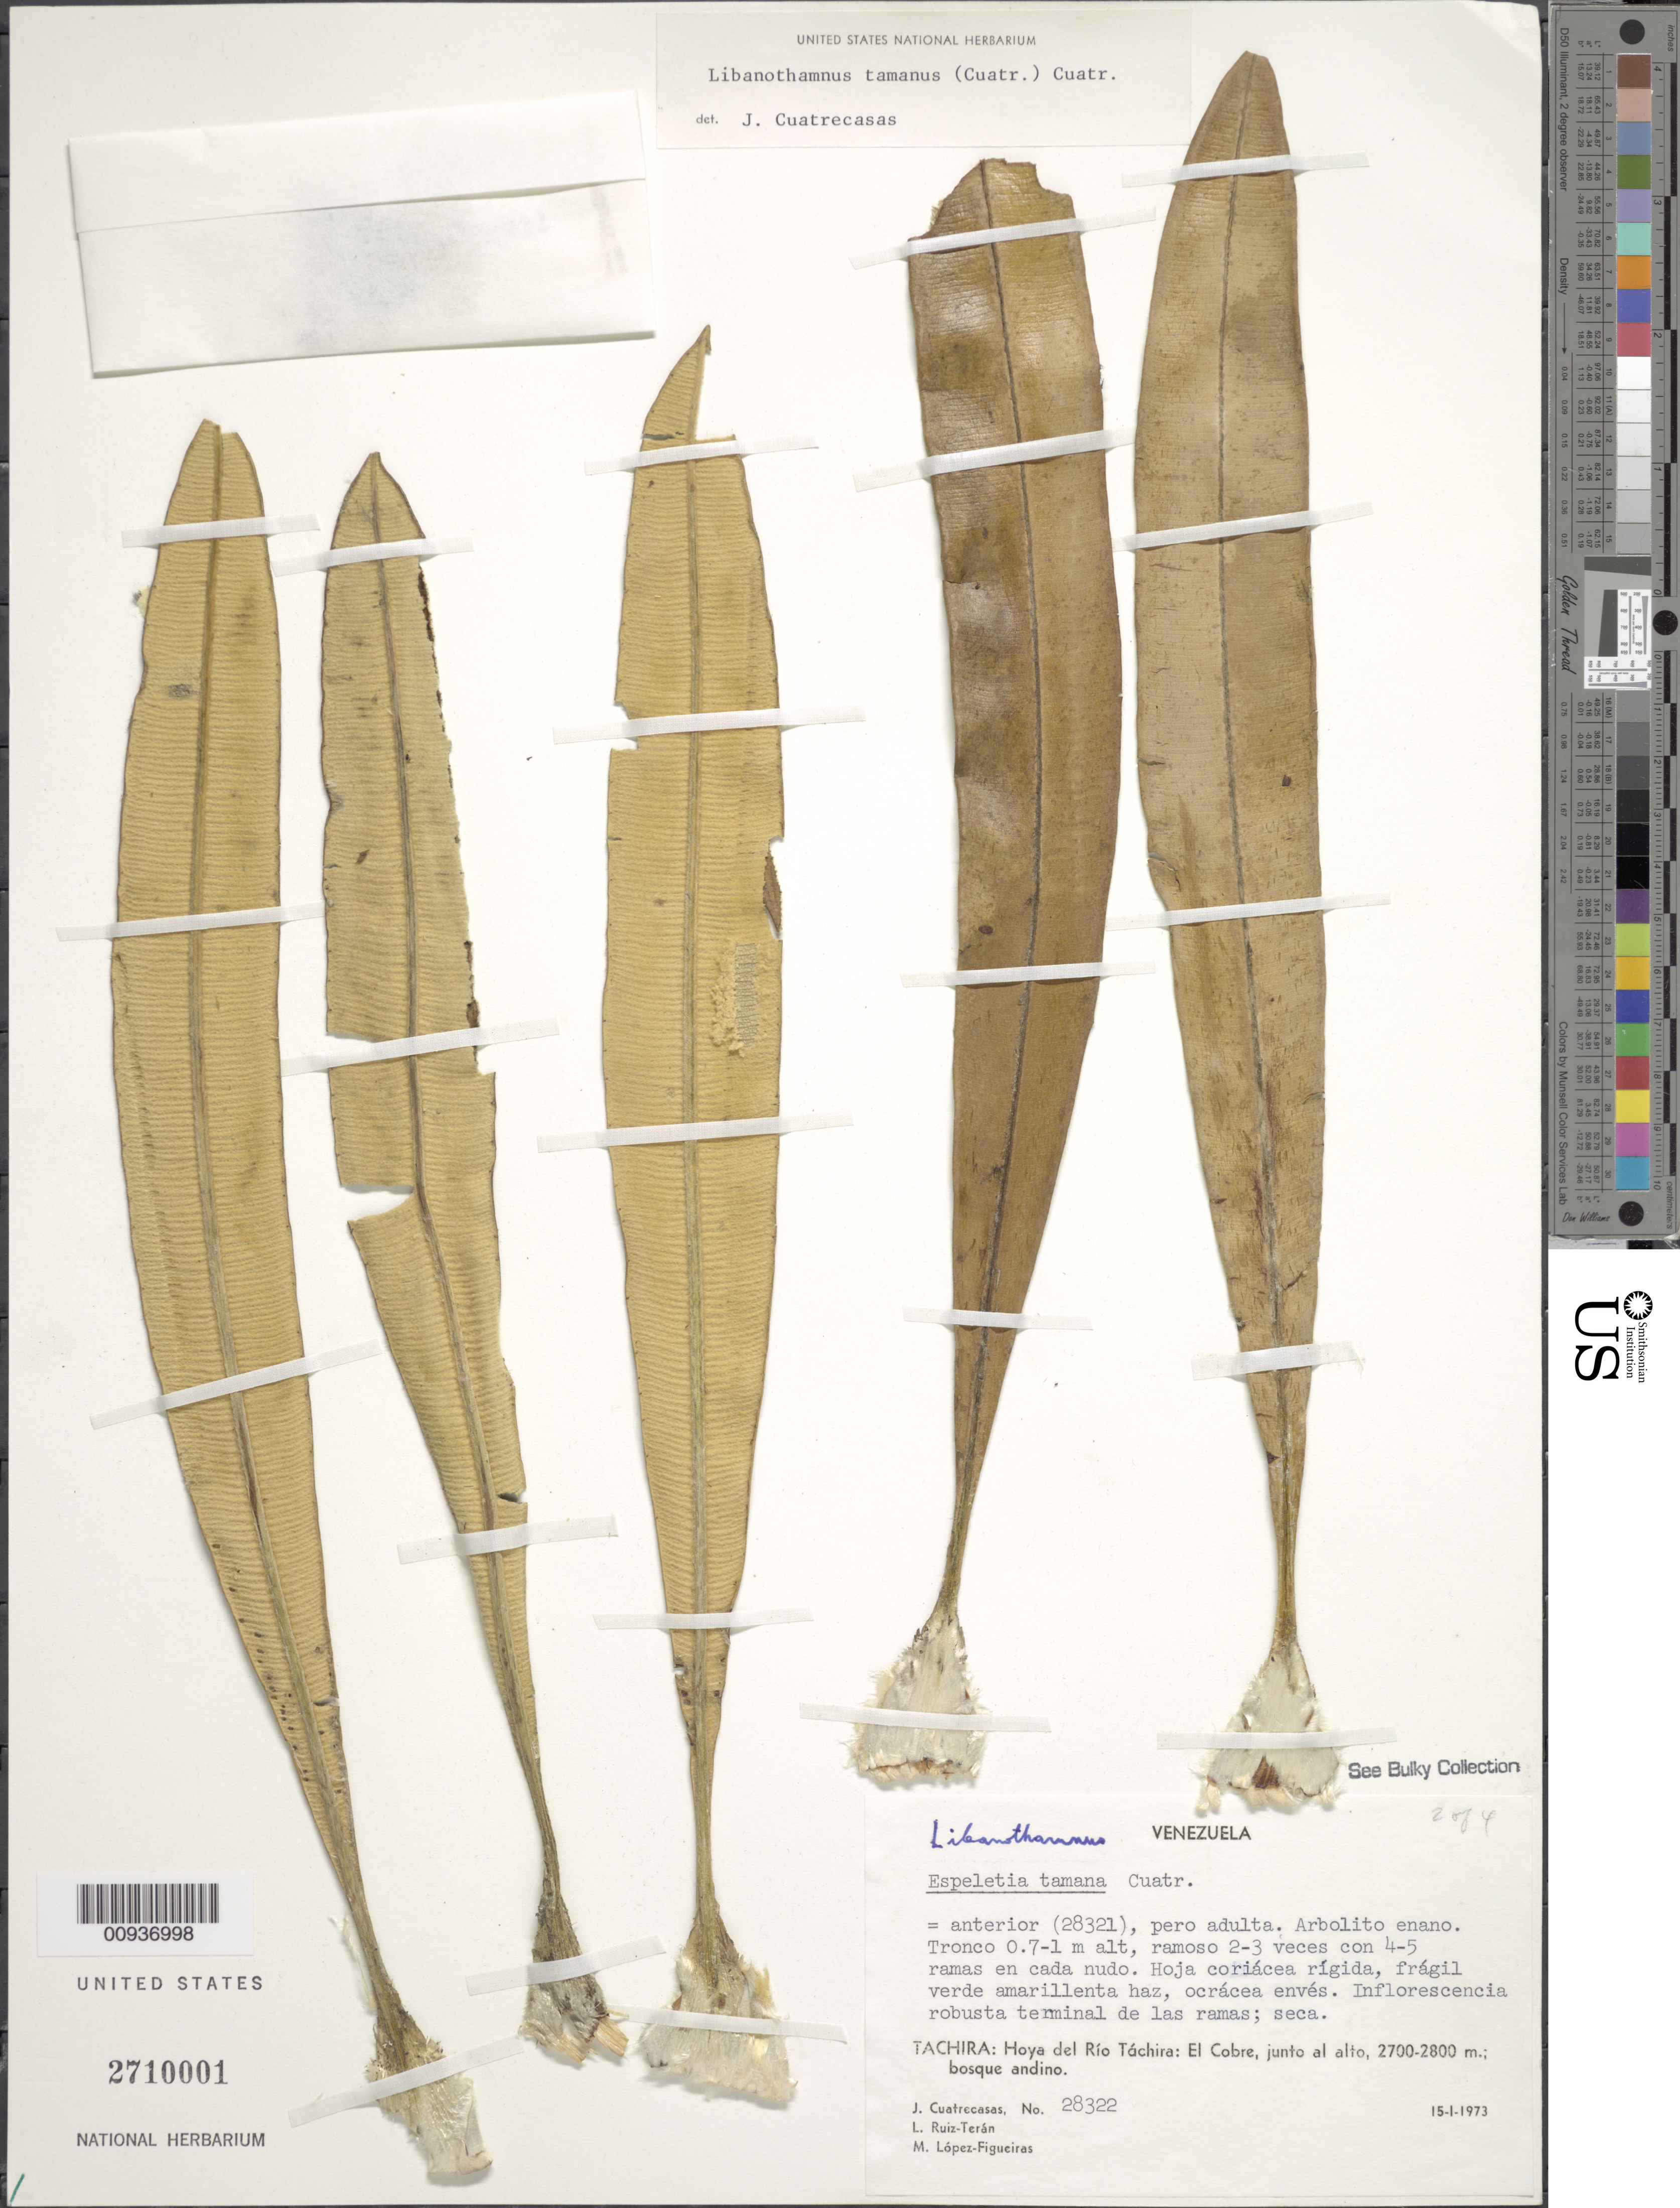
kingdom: Plantae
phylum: Tracheophyta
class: Magnoliopsida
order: Asterales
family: Asteraceae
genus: Libanothamnus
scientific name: Libanothamnus tamanus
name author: (Cuatrec.) Cuatrec.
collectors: J. Cuatrecasas, L. E. Ruíz-Terán & M. López Figueiras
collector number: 28322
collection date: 1973-01-15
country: Venezuela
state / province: Tachira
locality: Hoya del Rio Tachira, El Cobre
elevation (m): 2700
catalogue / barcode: US 2710001